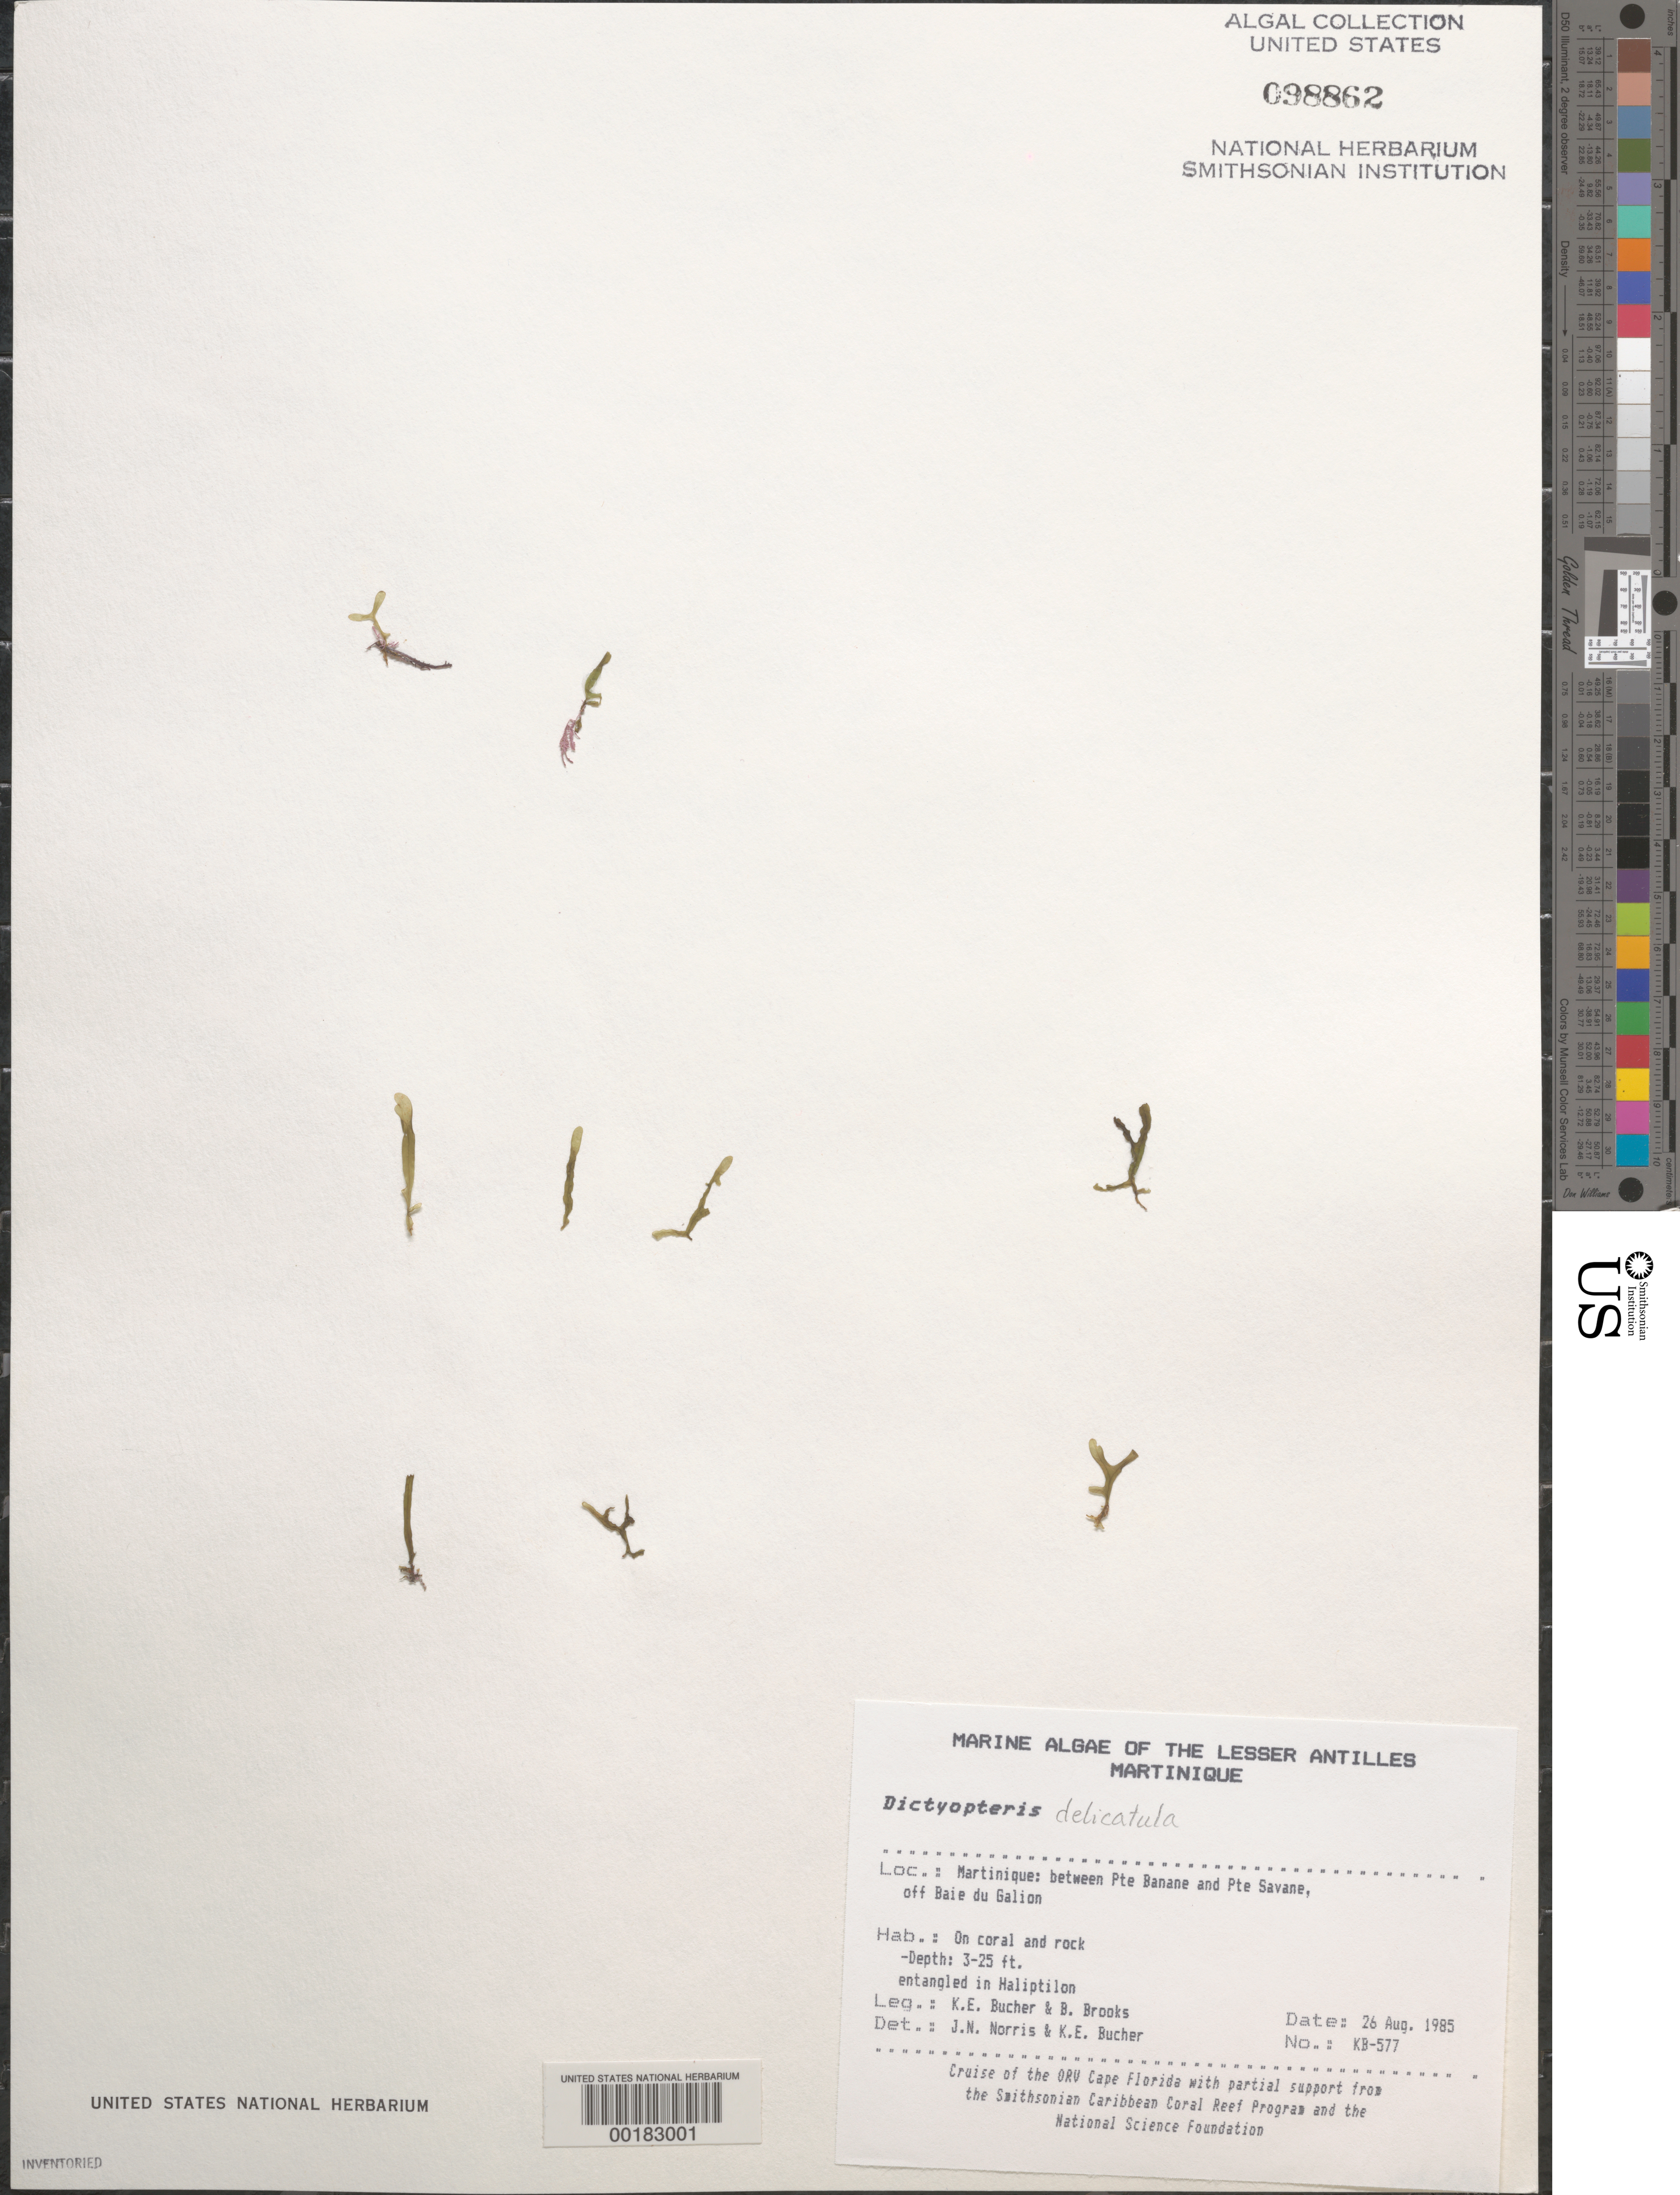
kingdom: Chromista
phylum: Ochrophyta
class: Phaeophyceae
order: Dictyotales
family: Dictyotaceae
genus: Dictyopteris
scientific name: Dictyopteris delicatula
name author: J.V.Lamouroux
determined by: Norris, J. N.; Bucher, K. E.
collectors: K. E. Bucher & B. Brooks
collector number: Kb-577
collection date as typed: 26 Aug 1985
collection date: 1985-08-26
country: Martinique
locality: Between Pointe Banane and Pointe Savane, off Baie du Galion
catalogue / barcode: US 98862